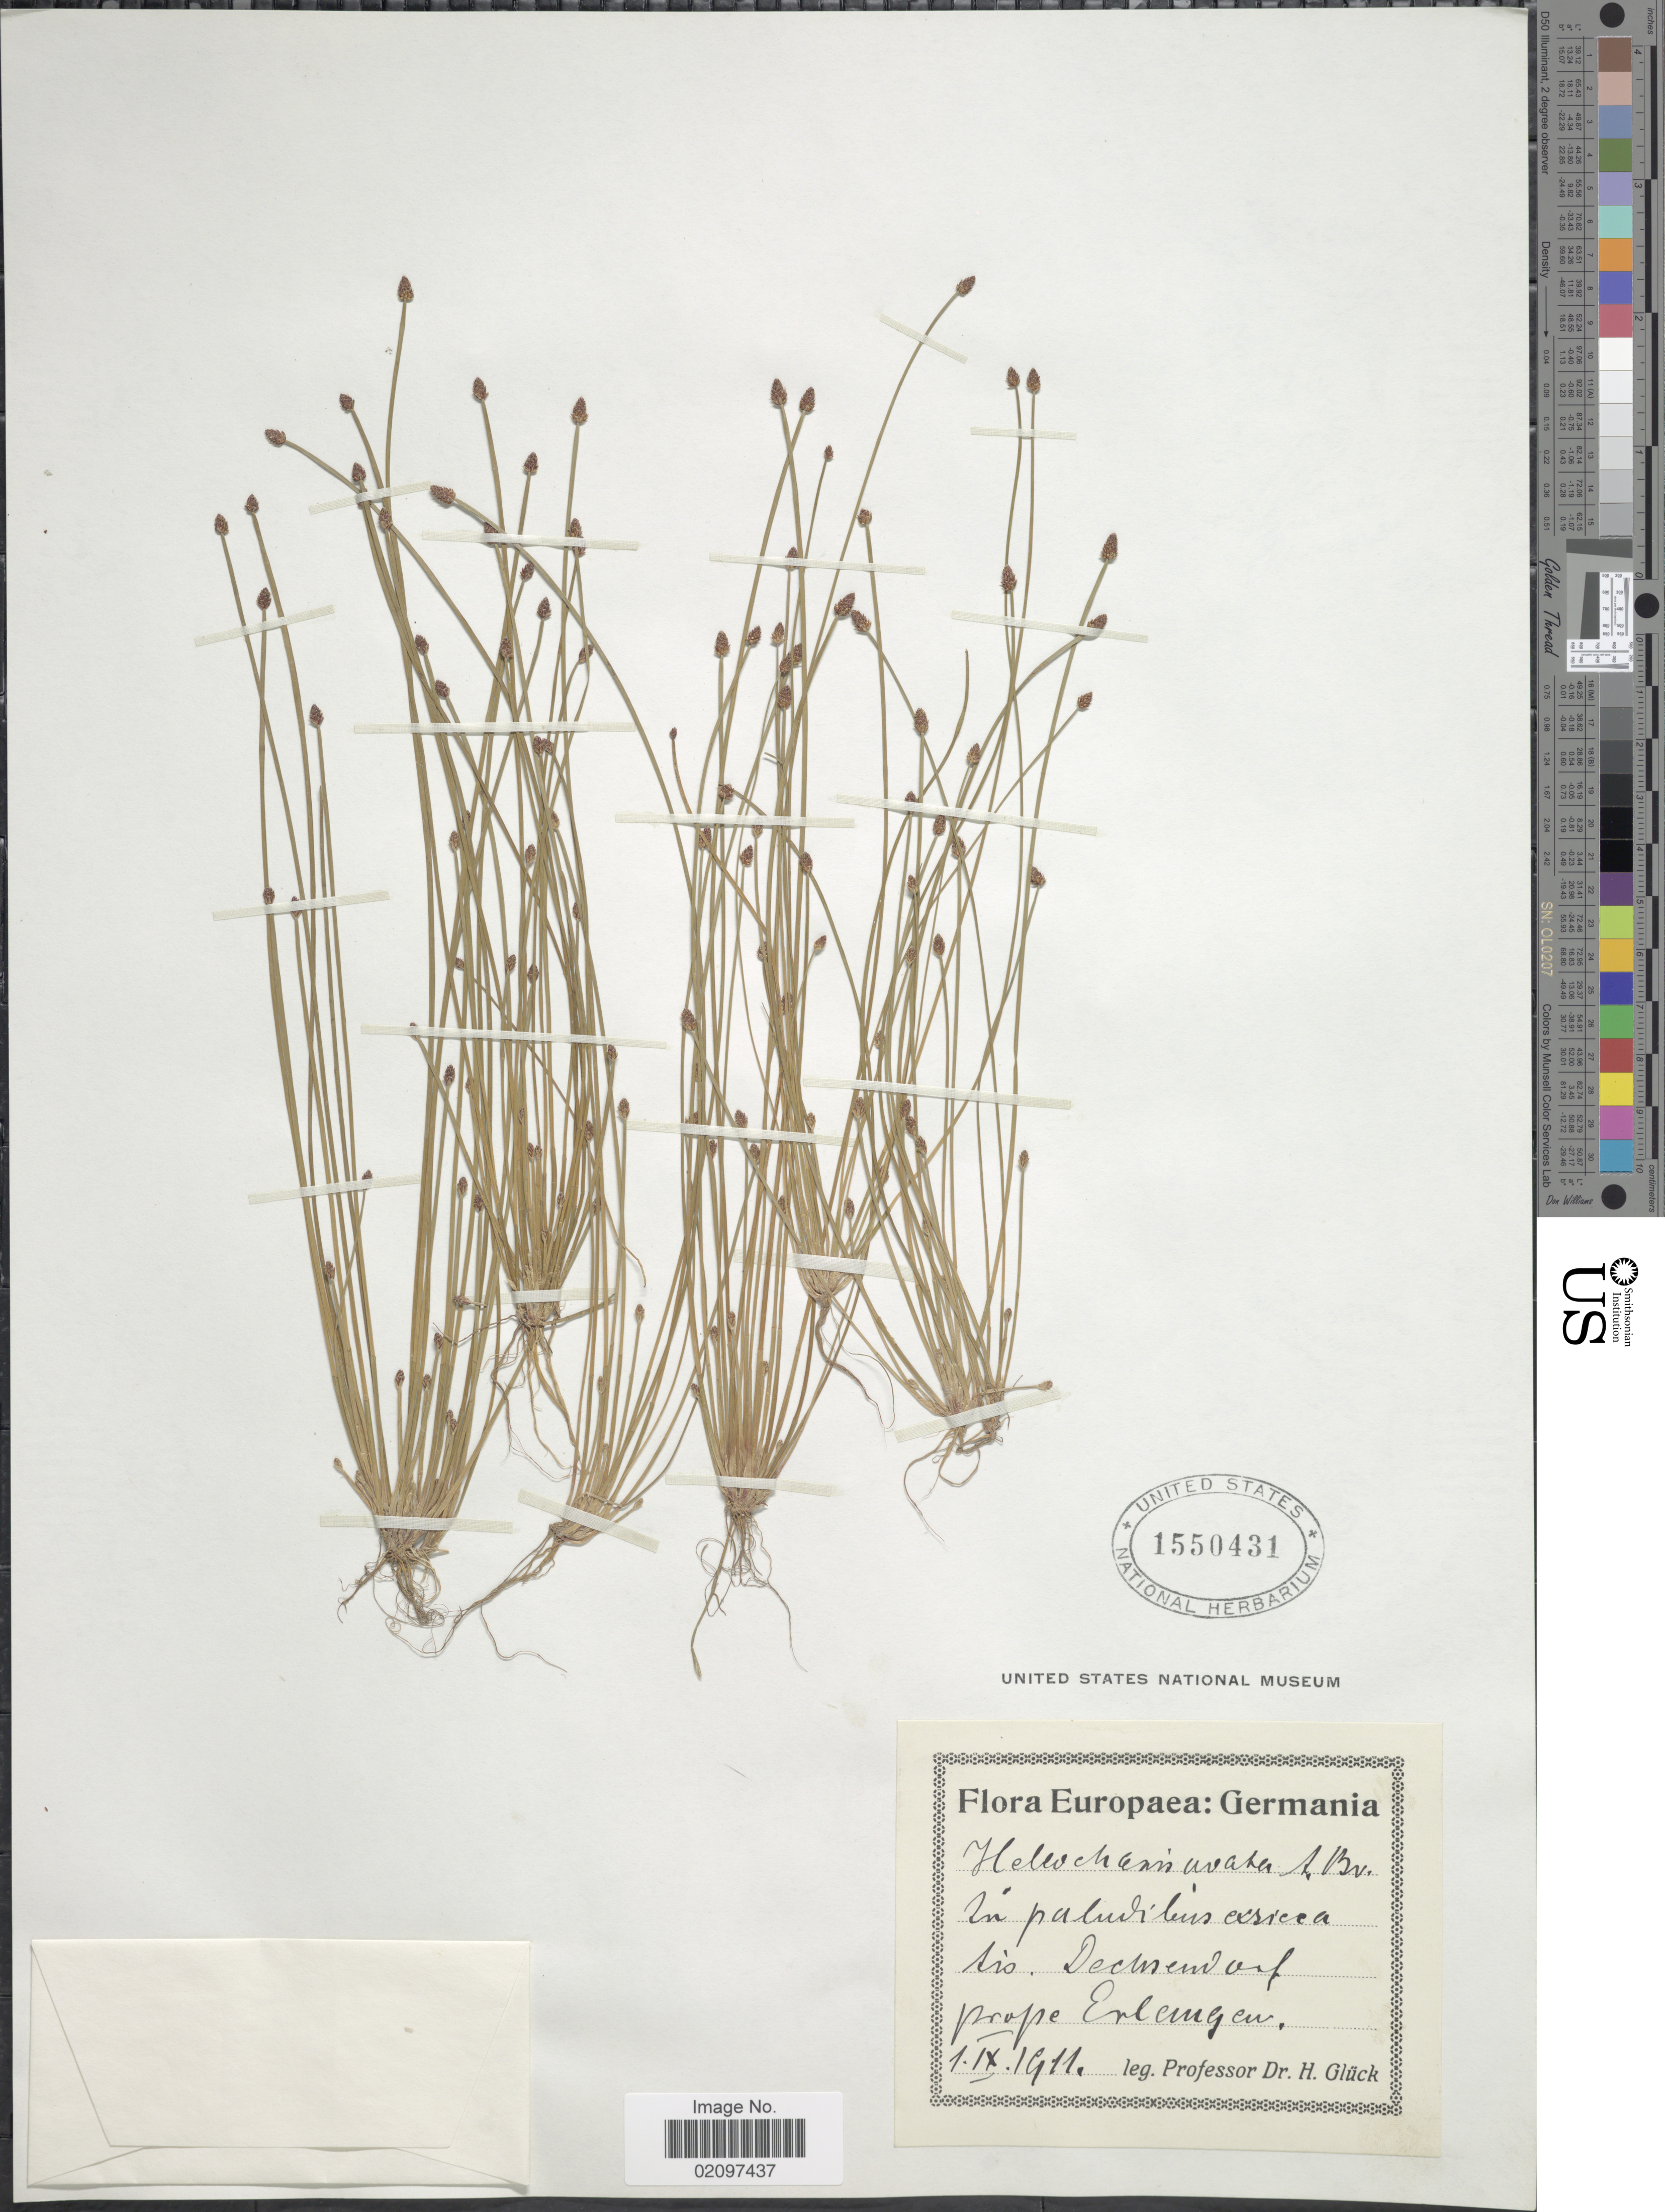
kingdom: Plantae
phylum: Tracheophyta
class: Liliopsida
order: Poales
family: Cyperaceae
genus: Eleocharis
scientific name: Eleocharis ovata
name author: (Roth) Roem. & Schult.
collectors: H. Glück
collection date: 1911-09-01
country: Germany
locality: In paludibus exricatis [interpreted] , De [illegible text]dorf, prope Erlangen.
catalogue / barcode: US 1550431